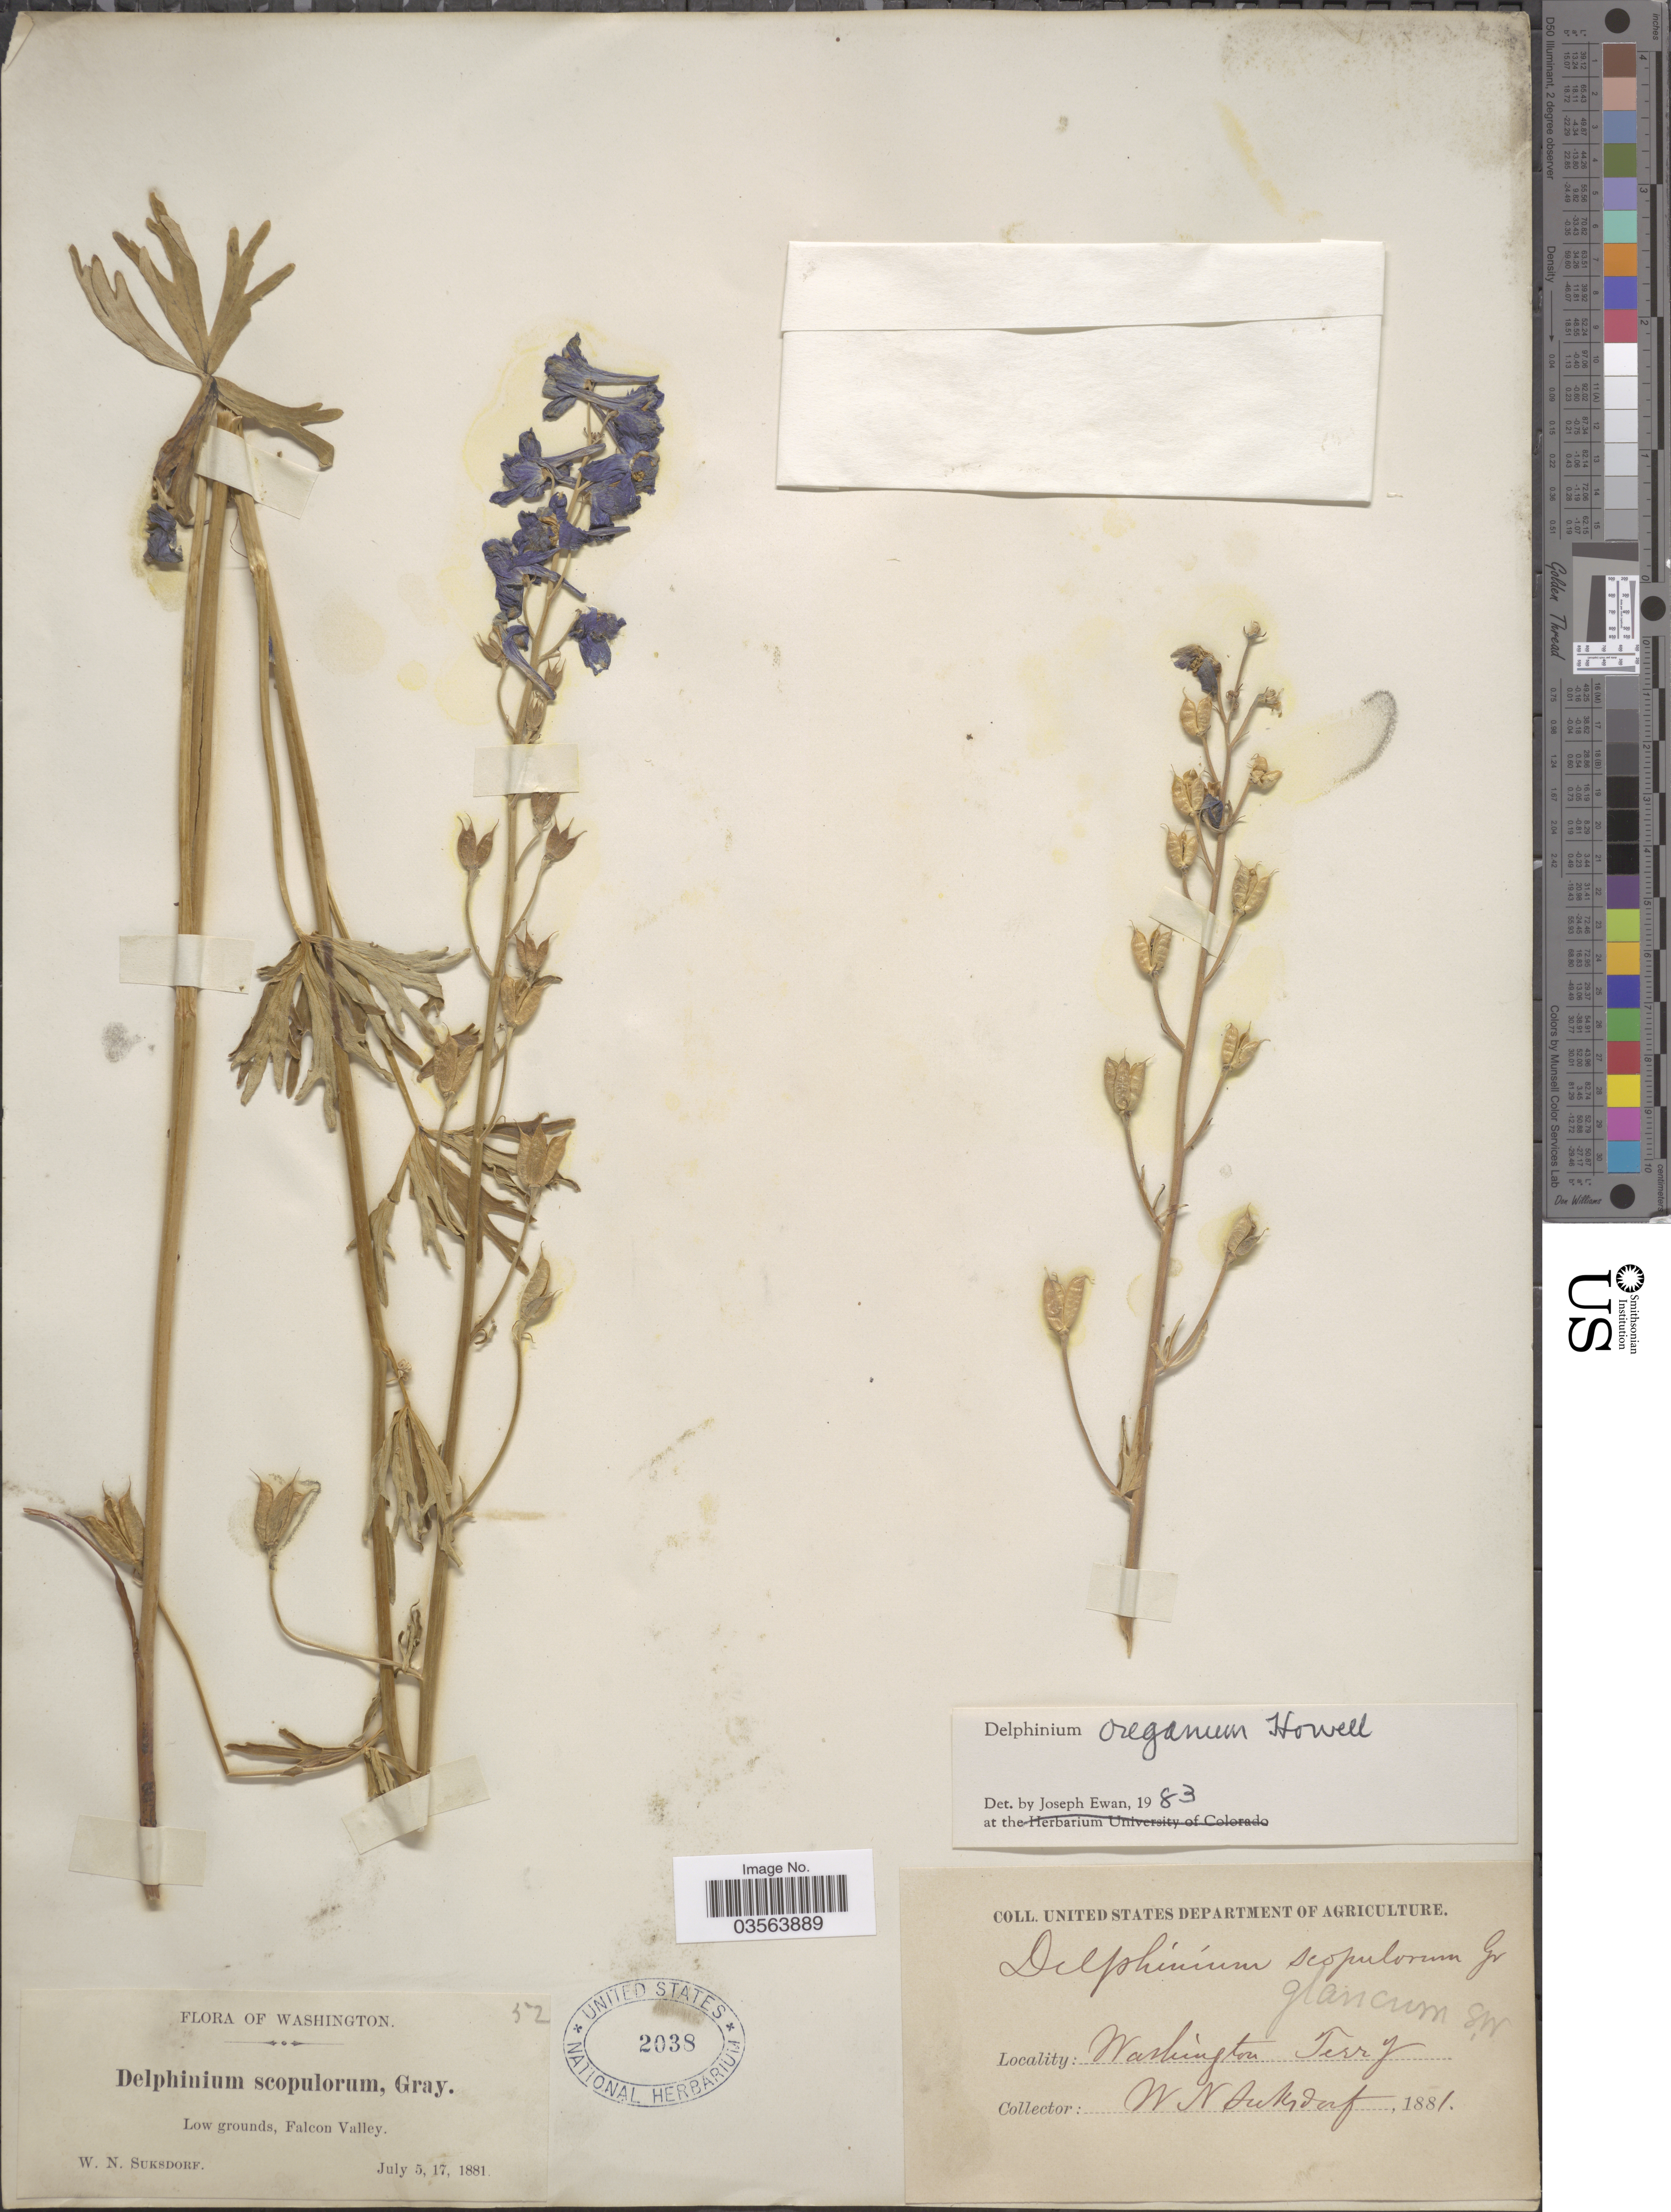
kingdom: Plantae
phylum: Tracheophyta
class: Magnoliopsida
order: Ranunculales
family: Ranunculaceae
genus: Delphinium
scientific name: Delphinium oreganum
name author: Howell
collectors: W. N. Suksdorf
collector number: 52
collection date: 1881-07-05/1881-07-17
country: United States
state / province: Washington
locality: Low grounds, Falcon Valley. Washington Terry.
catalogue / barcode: US 2038